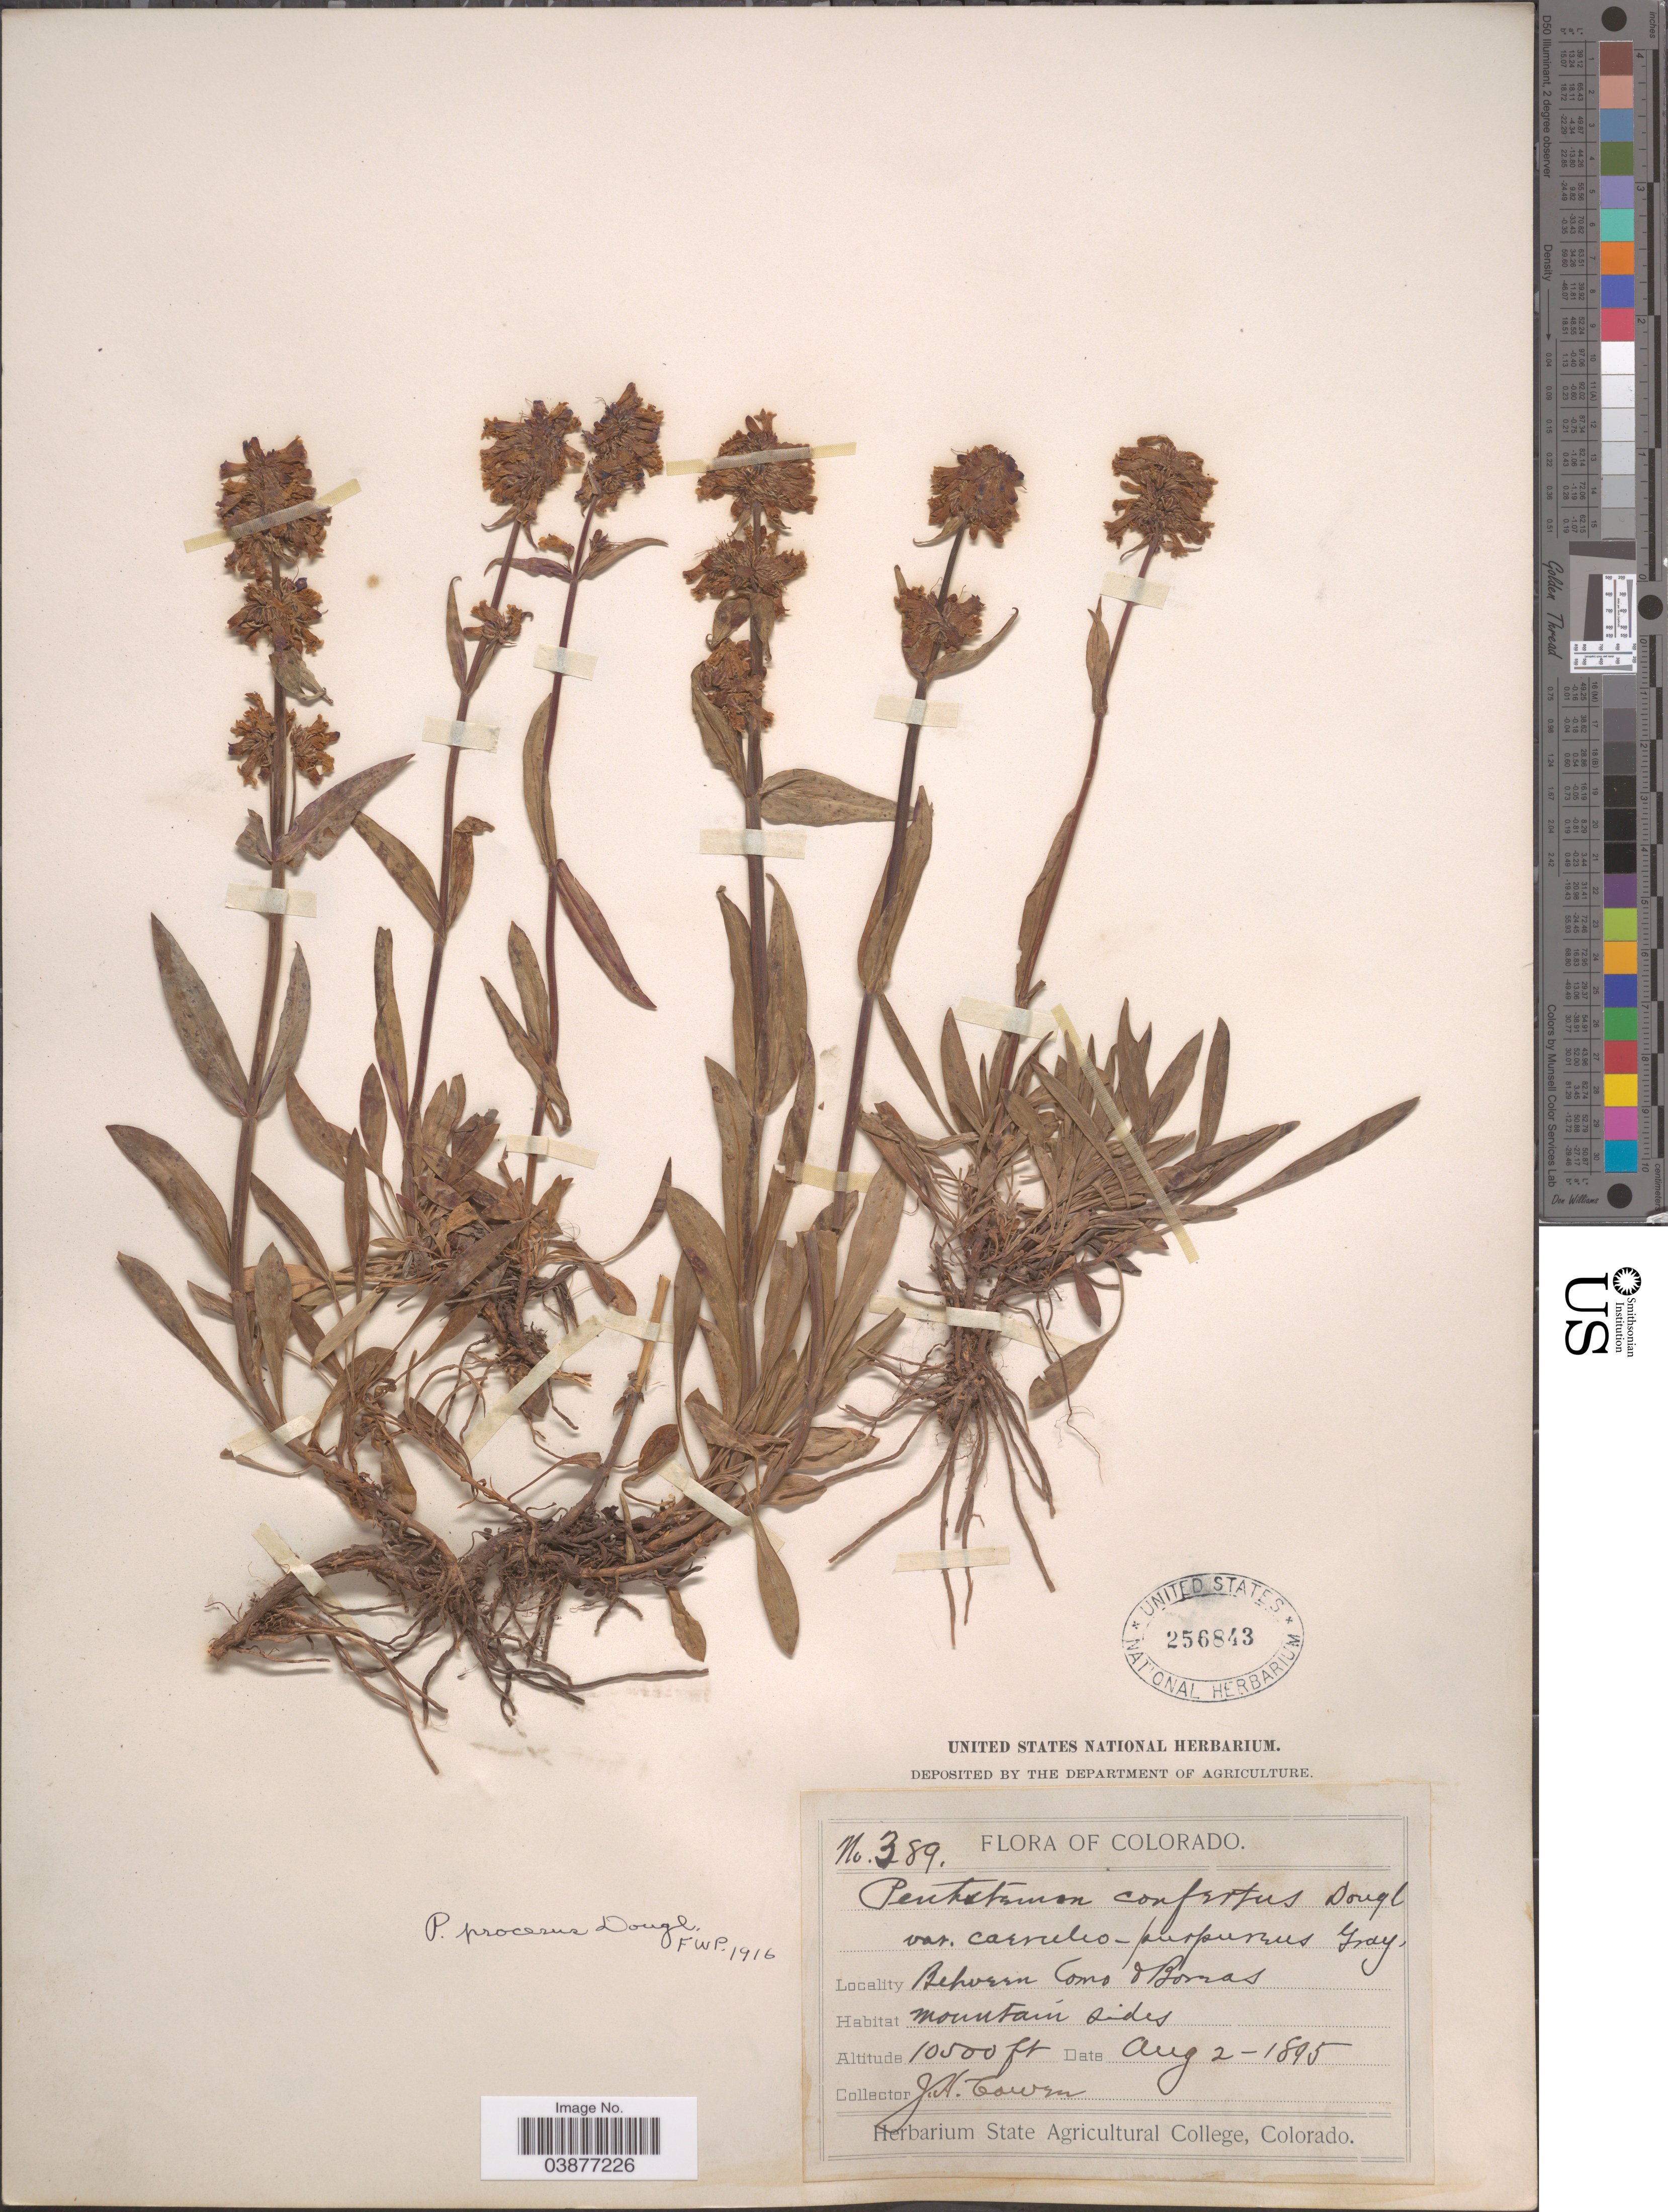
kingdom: Plantae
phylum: Tracheophyta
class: Magnoliopsida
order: Lamiales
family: Plantaginaceae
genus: Penstemon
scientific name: Penstemon procerus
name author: Douglas ex Graham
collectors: J. H. Cowen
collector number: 389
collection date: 1895-08-02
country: United States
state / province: Colorado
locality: Between Como & Boreas (pass). Mountain sides.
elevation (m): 3200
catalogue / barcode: US 256843